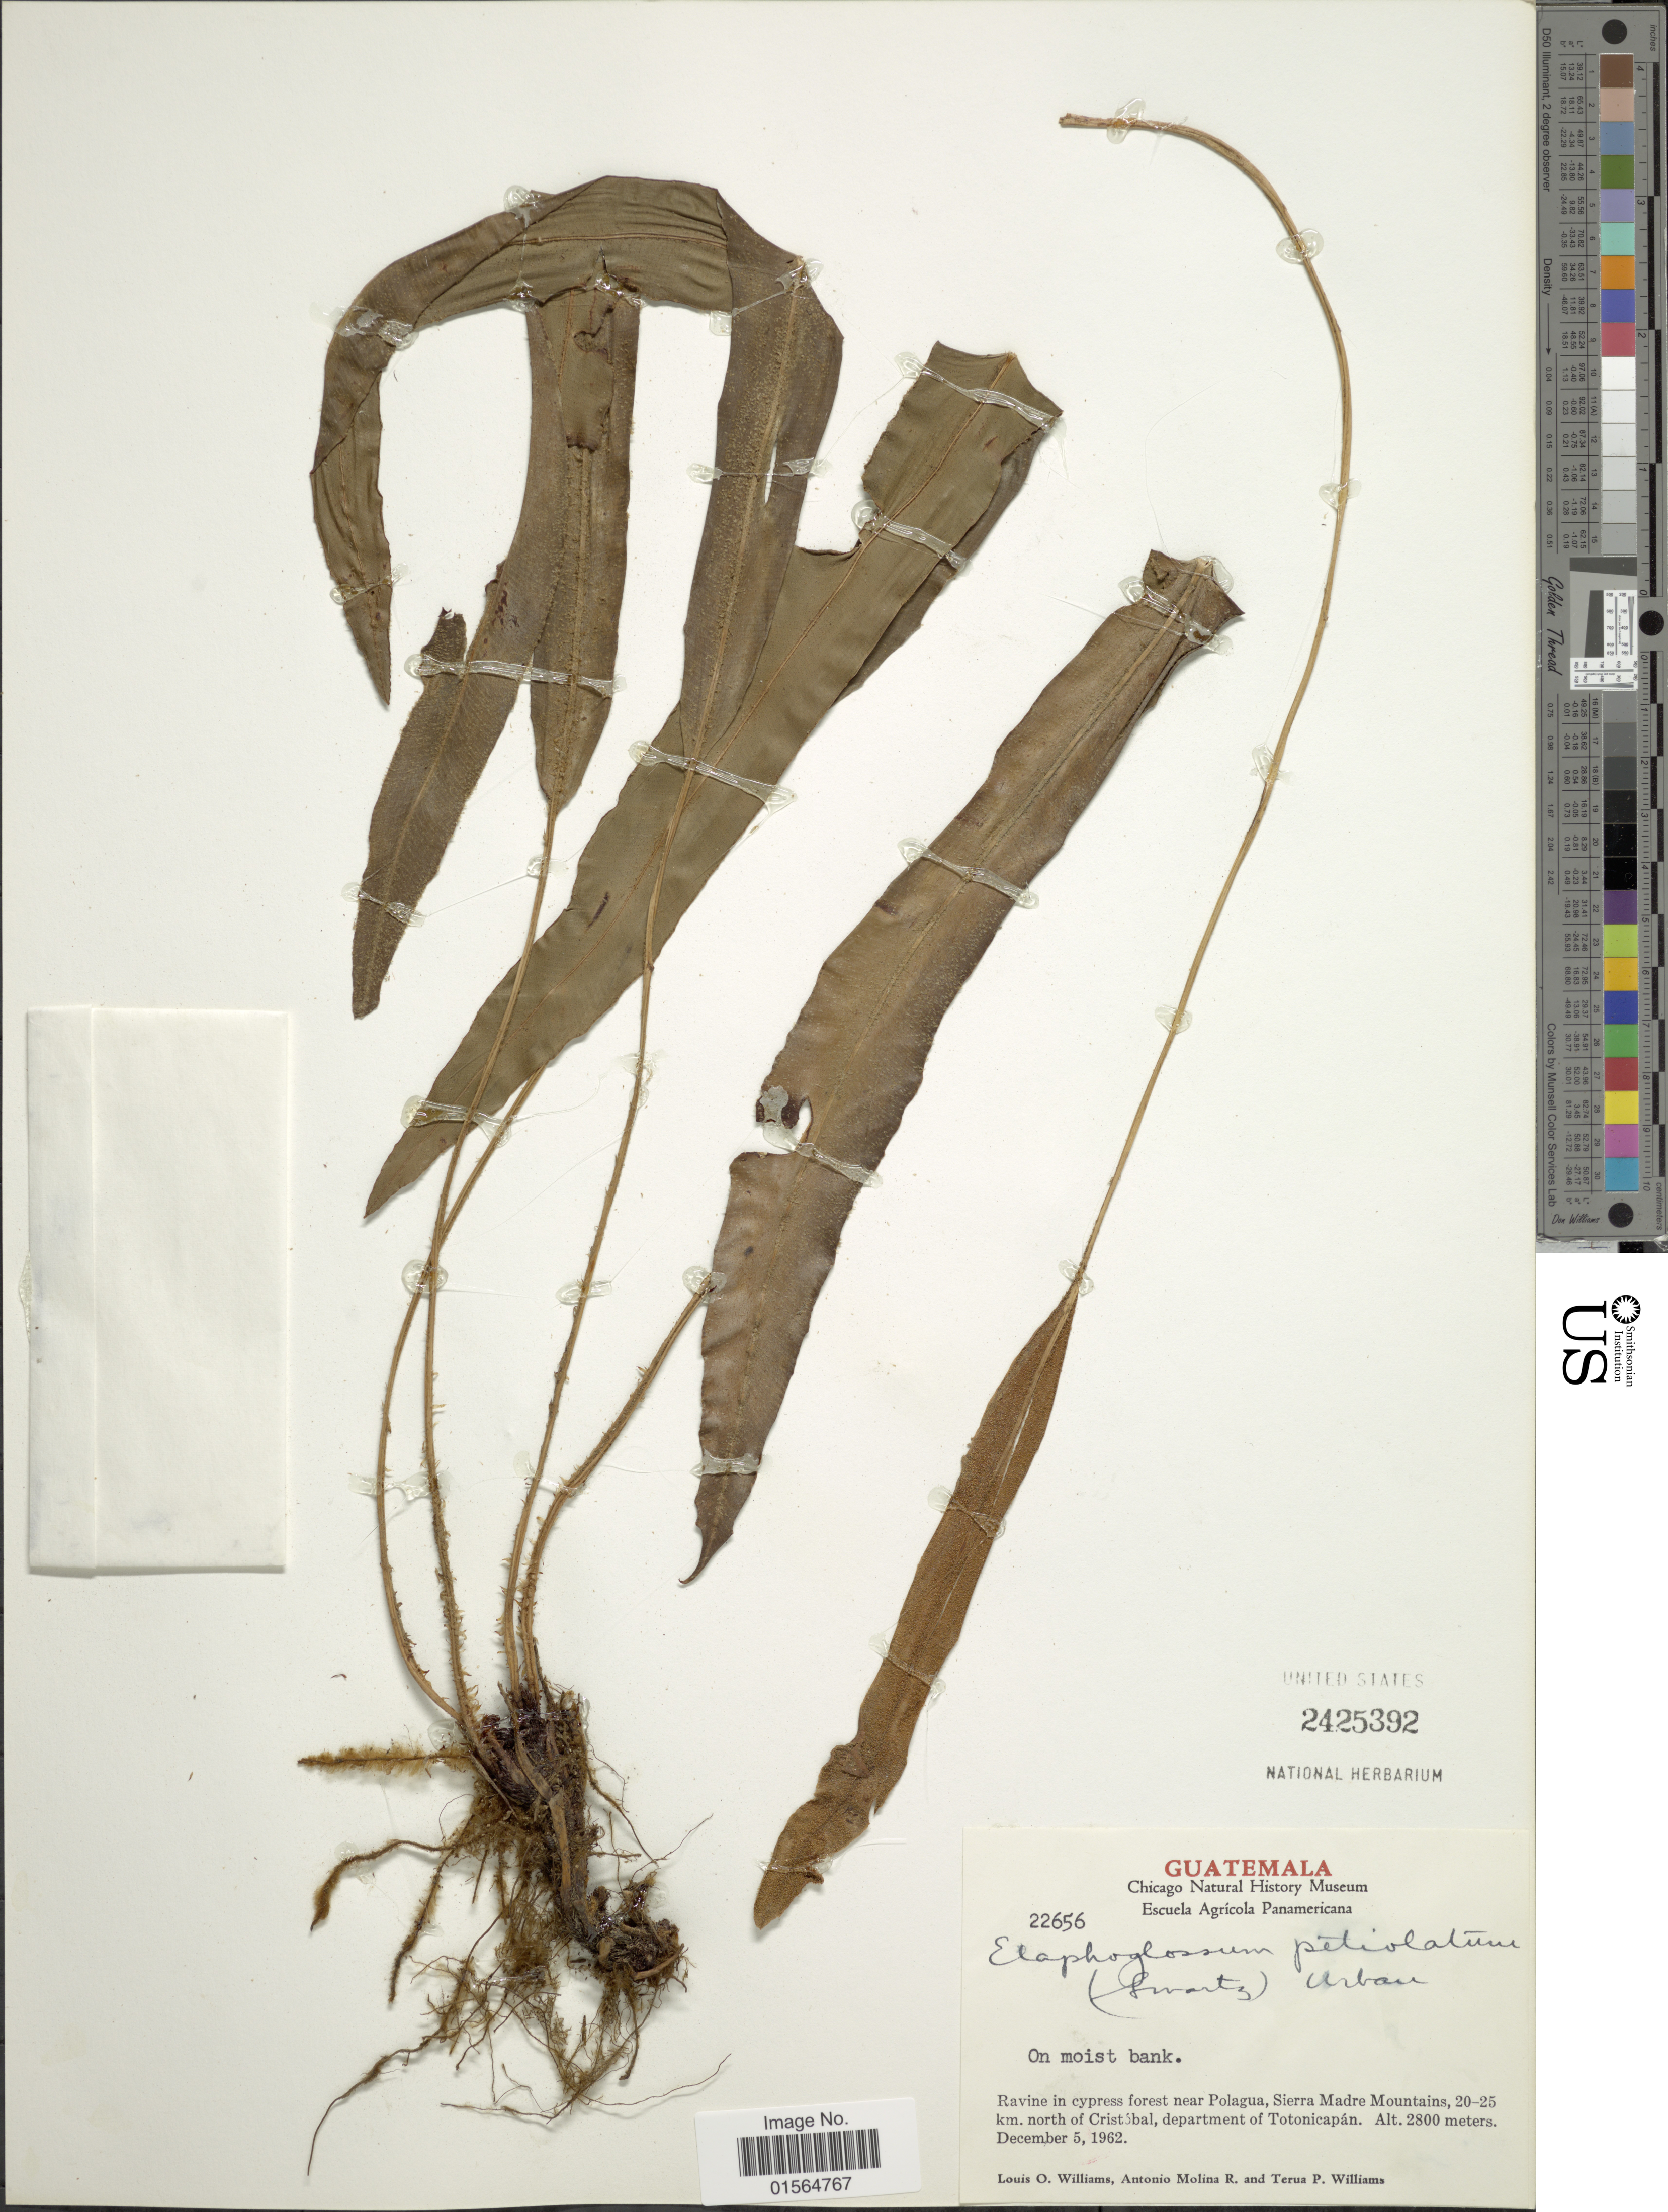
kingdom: Plantae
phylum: Tracheophyta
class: Polypodiopsida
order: Polypodiales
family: Dryopteridaceae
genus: Elaphoglossum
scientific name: Elaphoglossum petiolatum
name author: (Sw.) Urb.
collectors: L. O. Williams, A. Molina R. & T. P. Williams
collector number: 22656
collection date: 1962-12-05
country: Guatemala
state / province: Totonicapan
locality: Ravine in cypress forest near Polagua, Sierra Madre Mountains, 20-25 km. north of Cristobal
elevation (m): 2800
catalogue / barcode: US 2425392